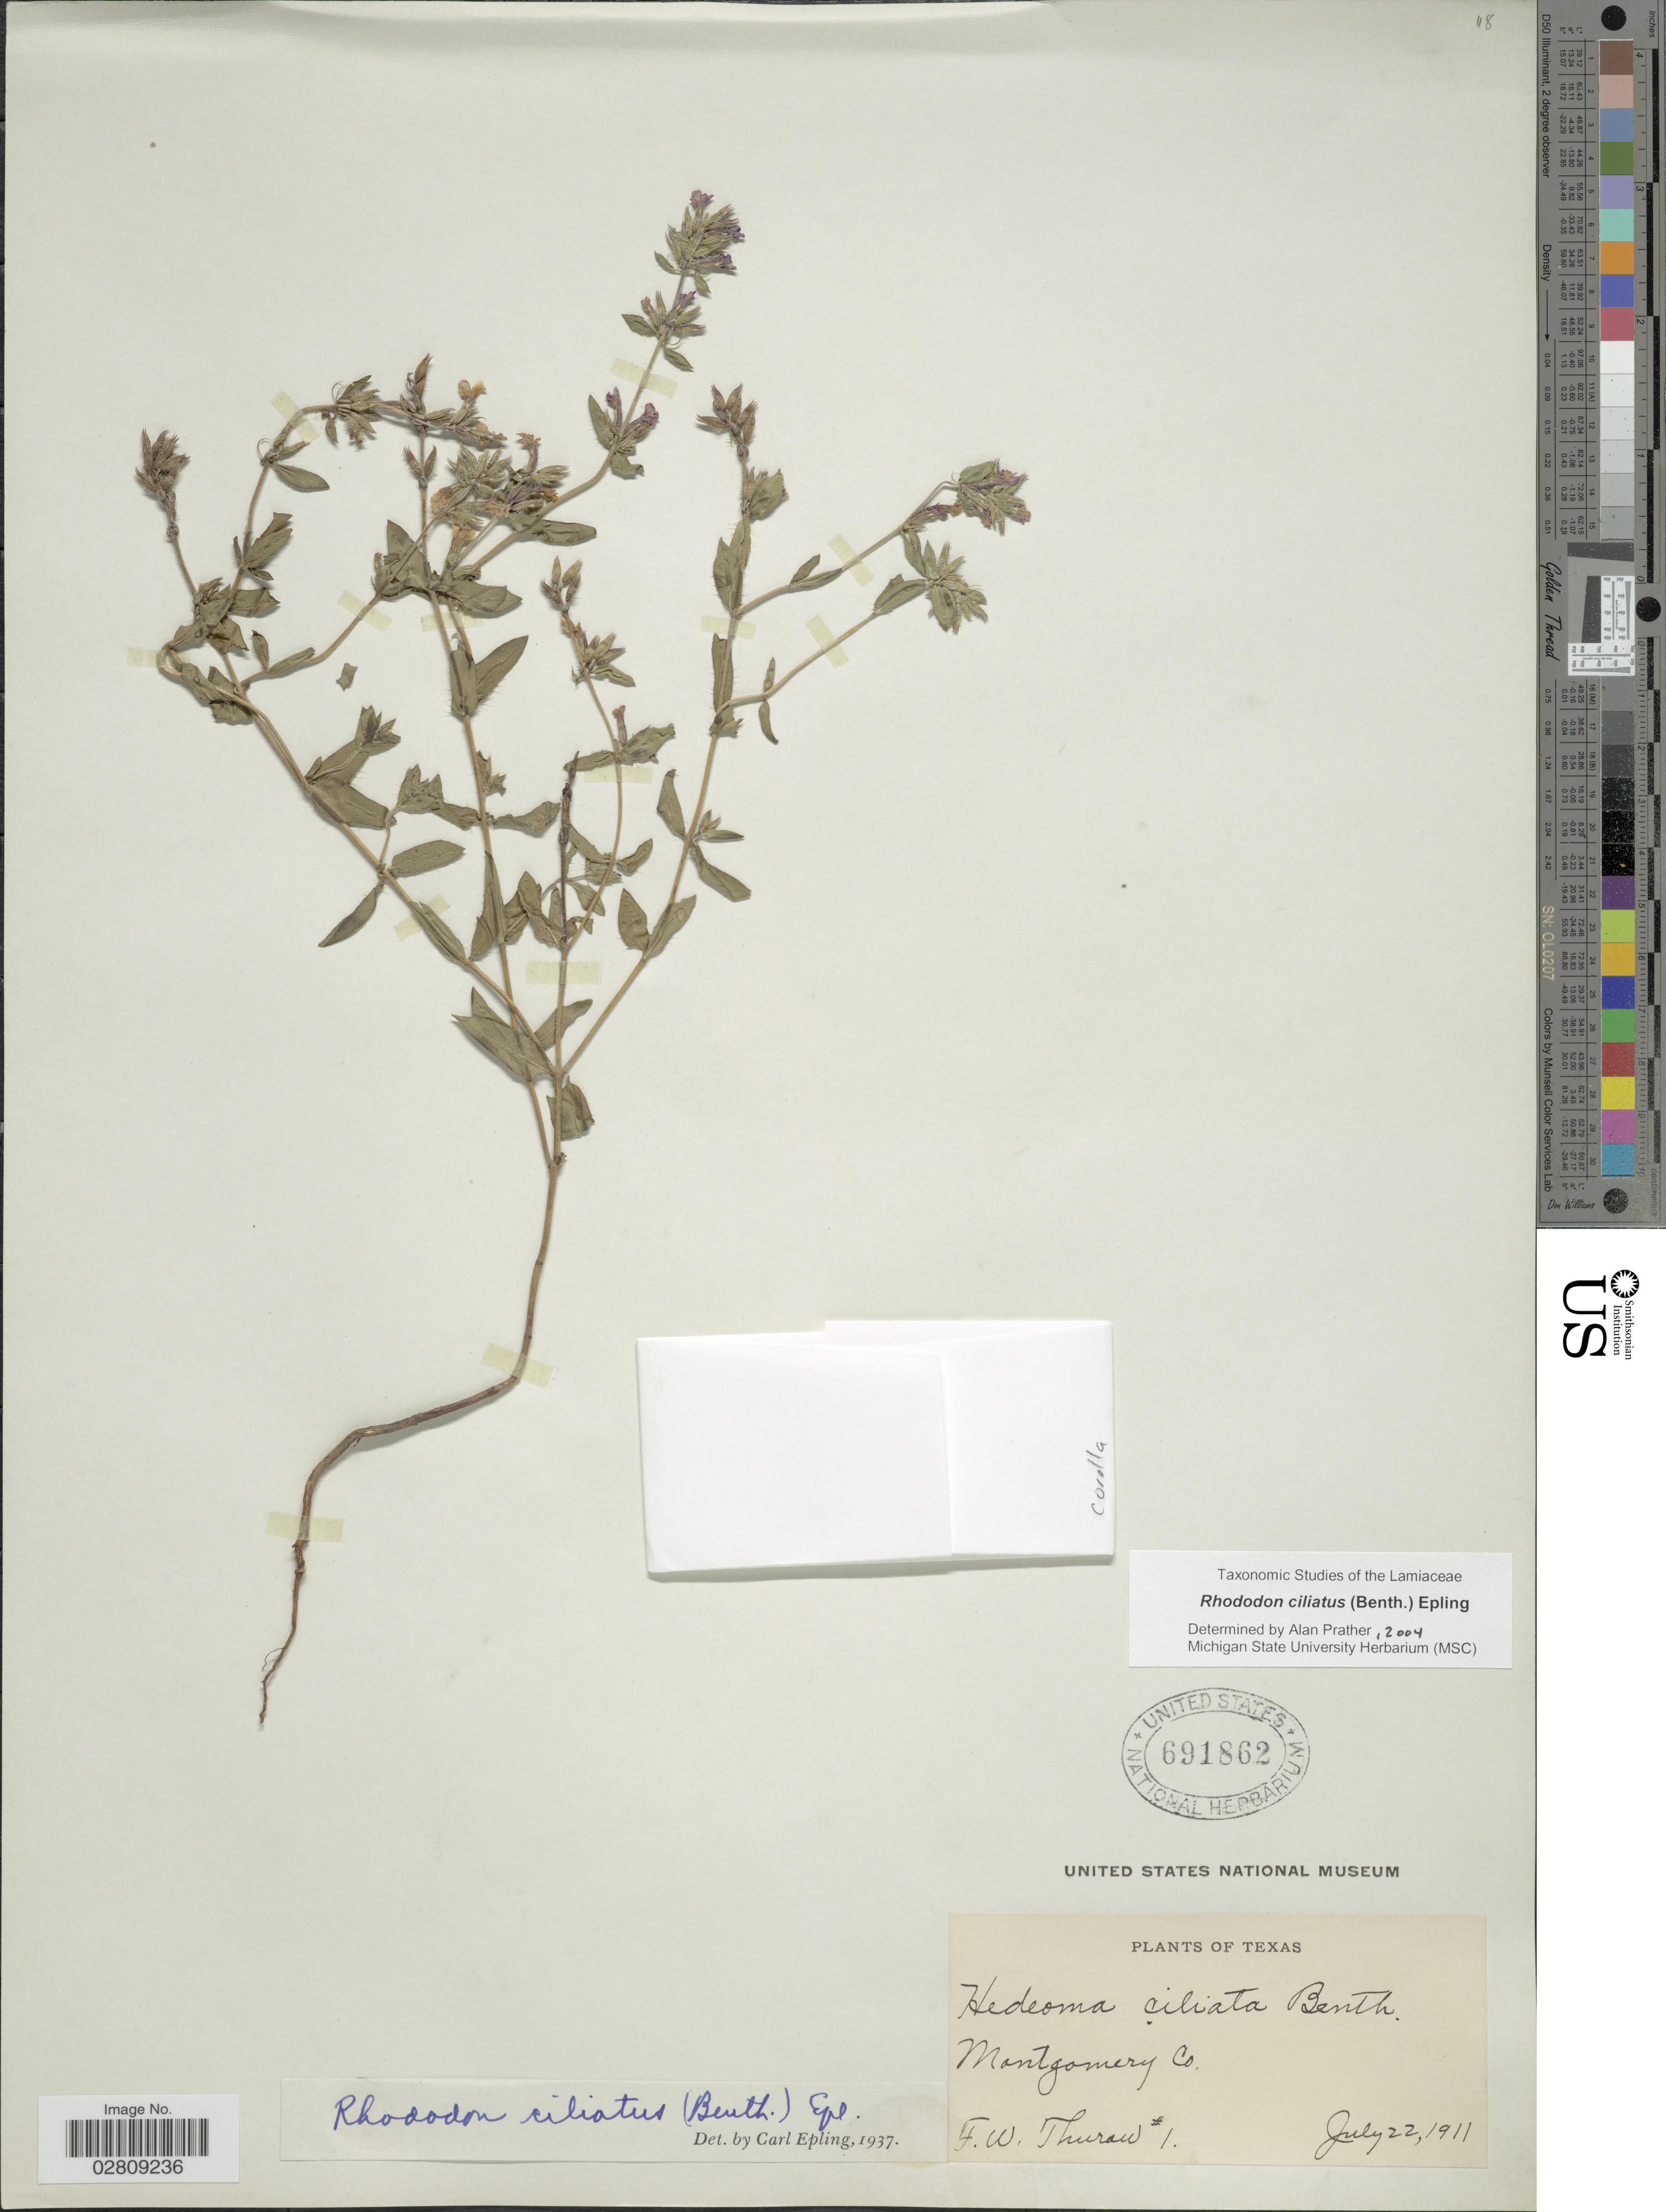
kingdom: Plantae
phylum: Tracheophyta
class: Magnoliopsida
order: Lamiales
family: Lamiaceae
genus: Rhododon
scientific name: Rhododon ciliatus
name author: (Benth.) Epling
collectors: F. W. Thurow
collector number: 1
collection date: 1911-07-22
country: United States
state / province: Texas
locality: Montgomery Co.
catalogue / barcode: US 691862